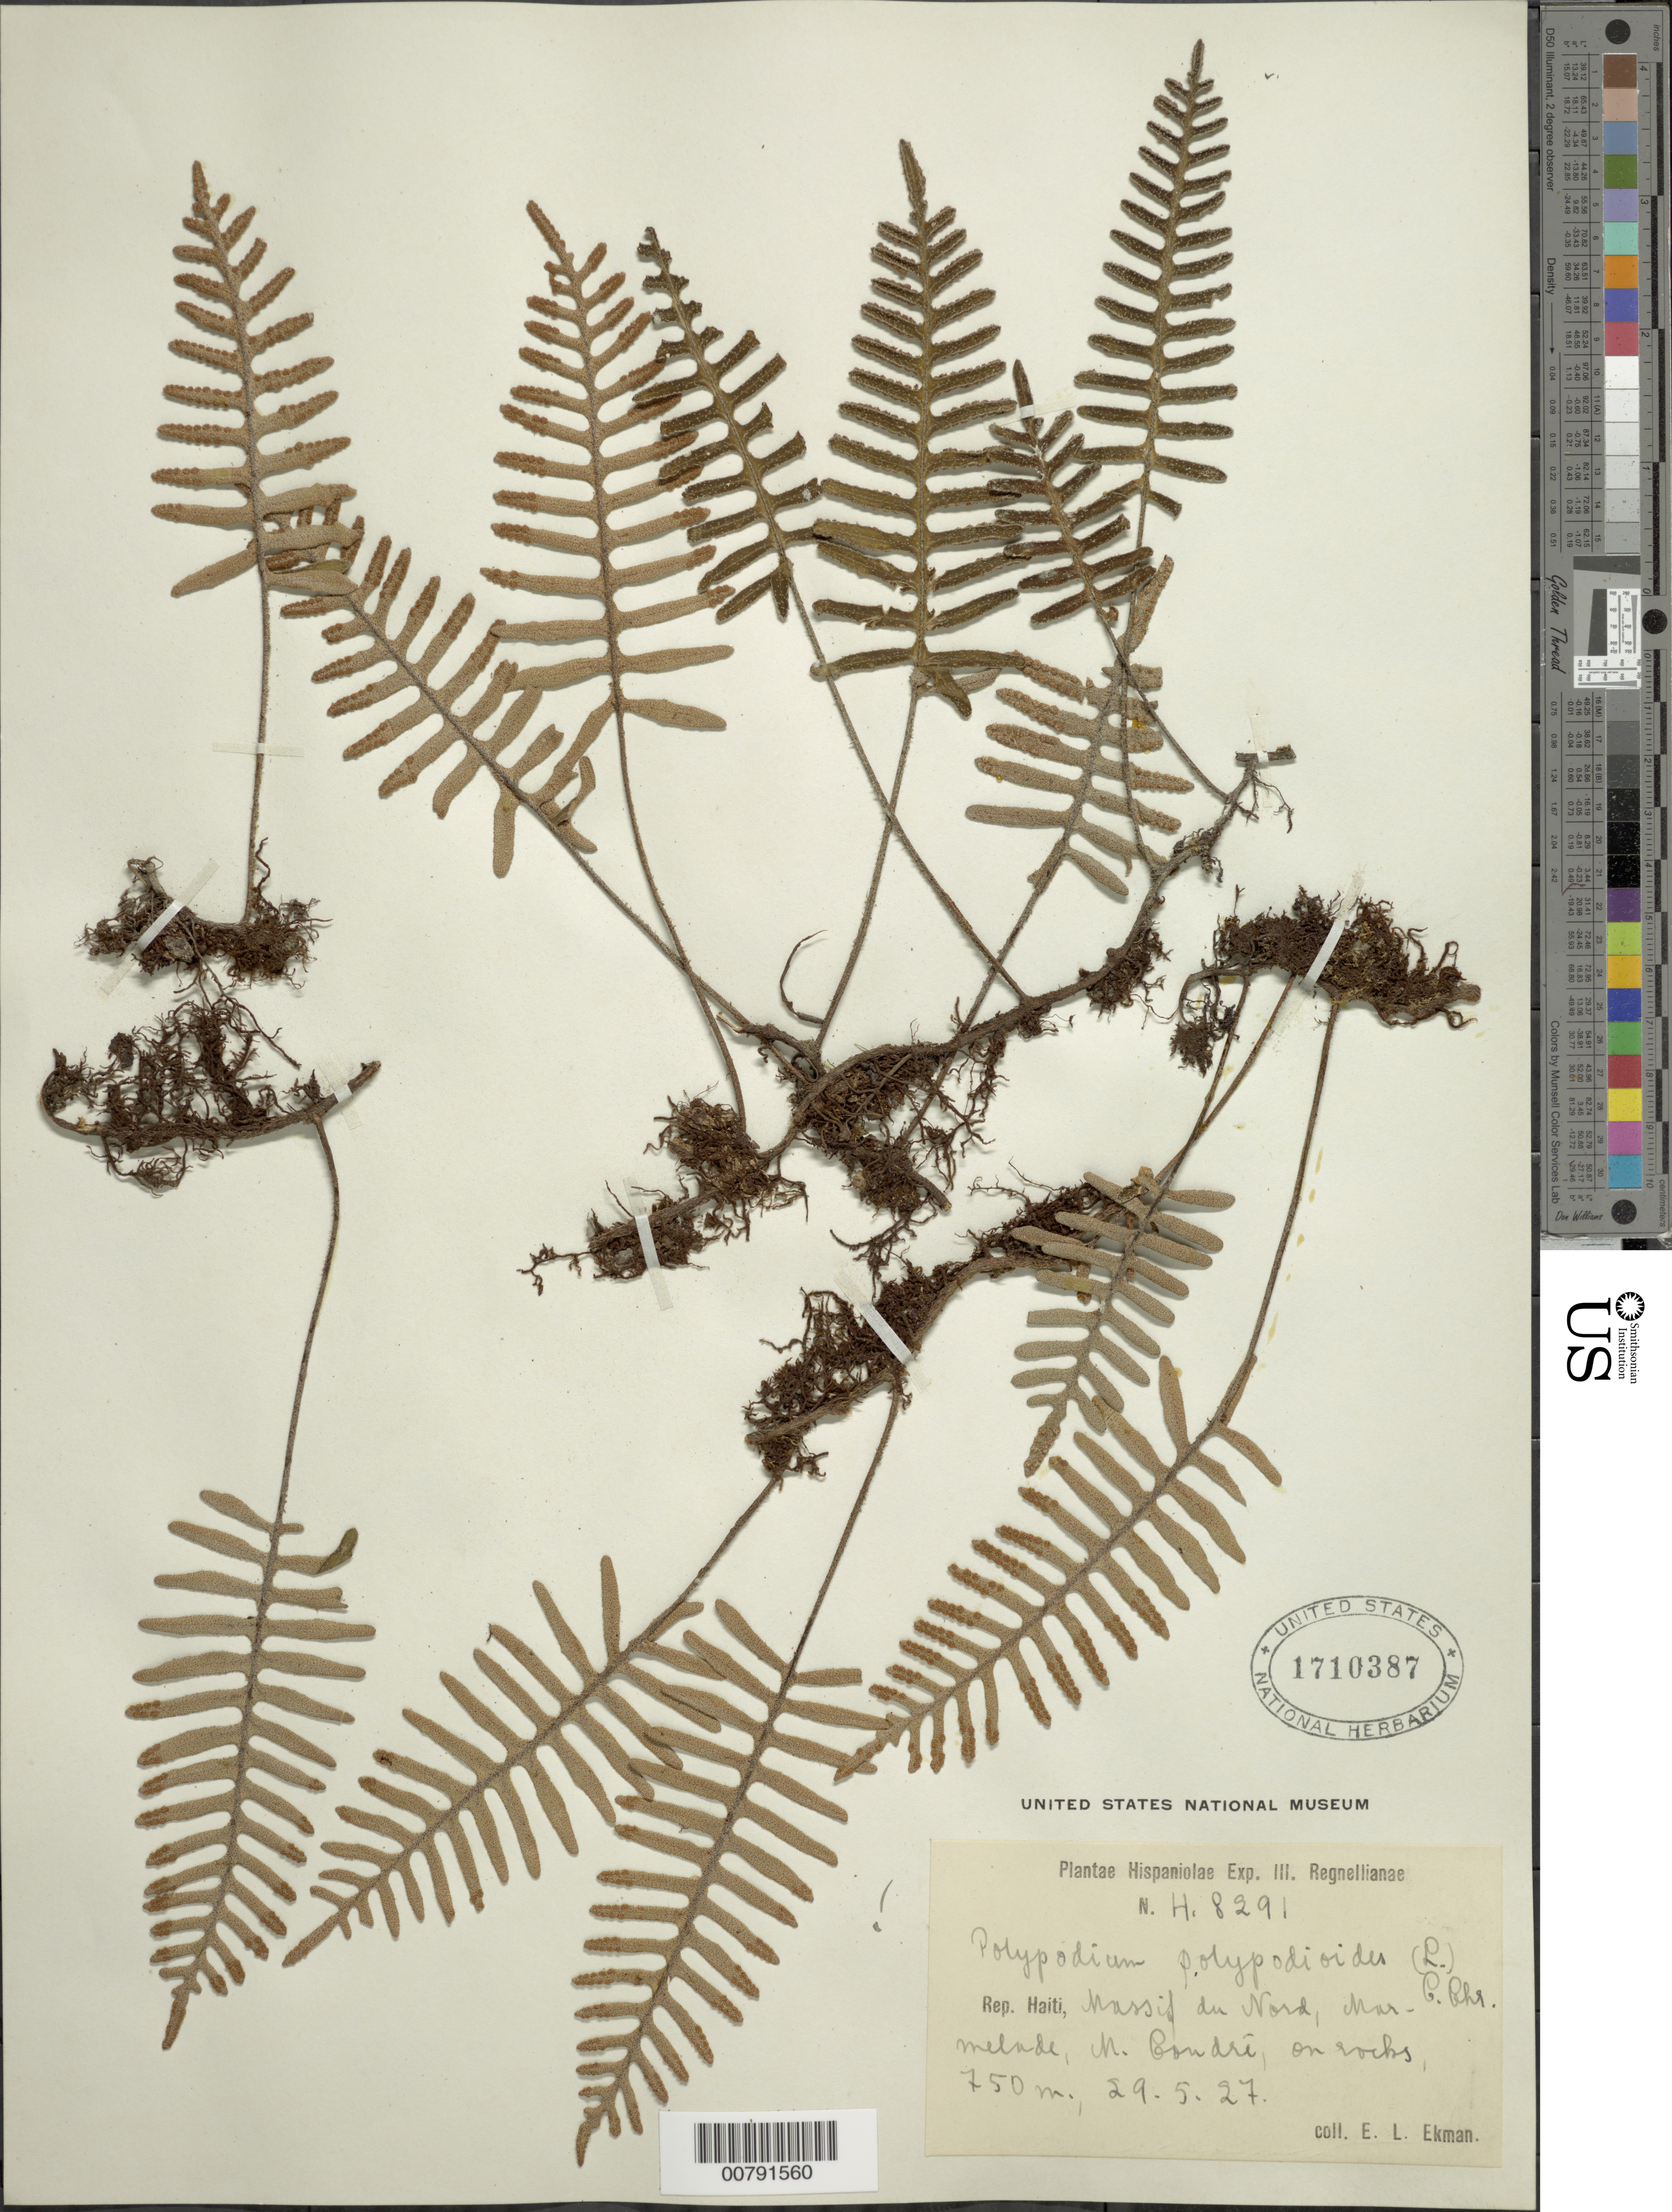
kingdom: Plantae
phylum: Tracheophyta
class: Polypodiopsida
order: Polypodiales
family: Polypodiaceae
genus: Pleopeltis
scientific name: Pleopeltis polypodioides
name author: (L.) E.G. Andrews & Windham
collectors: E. L. Ekman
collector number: H 8291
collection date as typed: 29 May 1927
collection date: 1927-05-29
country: Haiti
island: Hispaniola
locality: Massif du Nord, Marmelade, M. Condré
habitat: On rocks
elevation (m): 750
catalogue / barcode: US 1710387